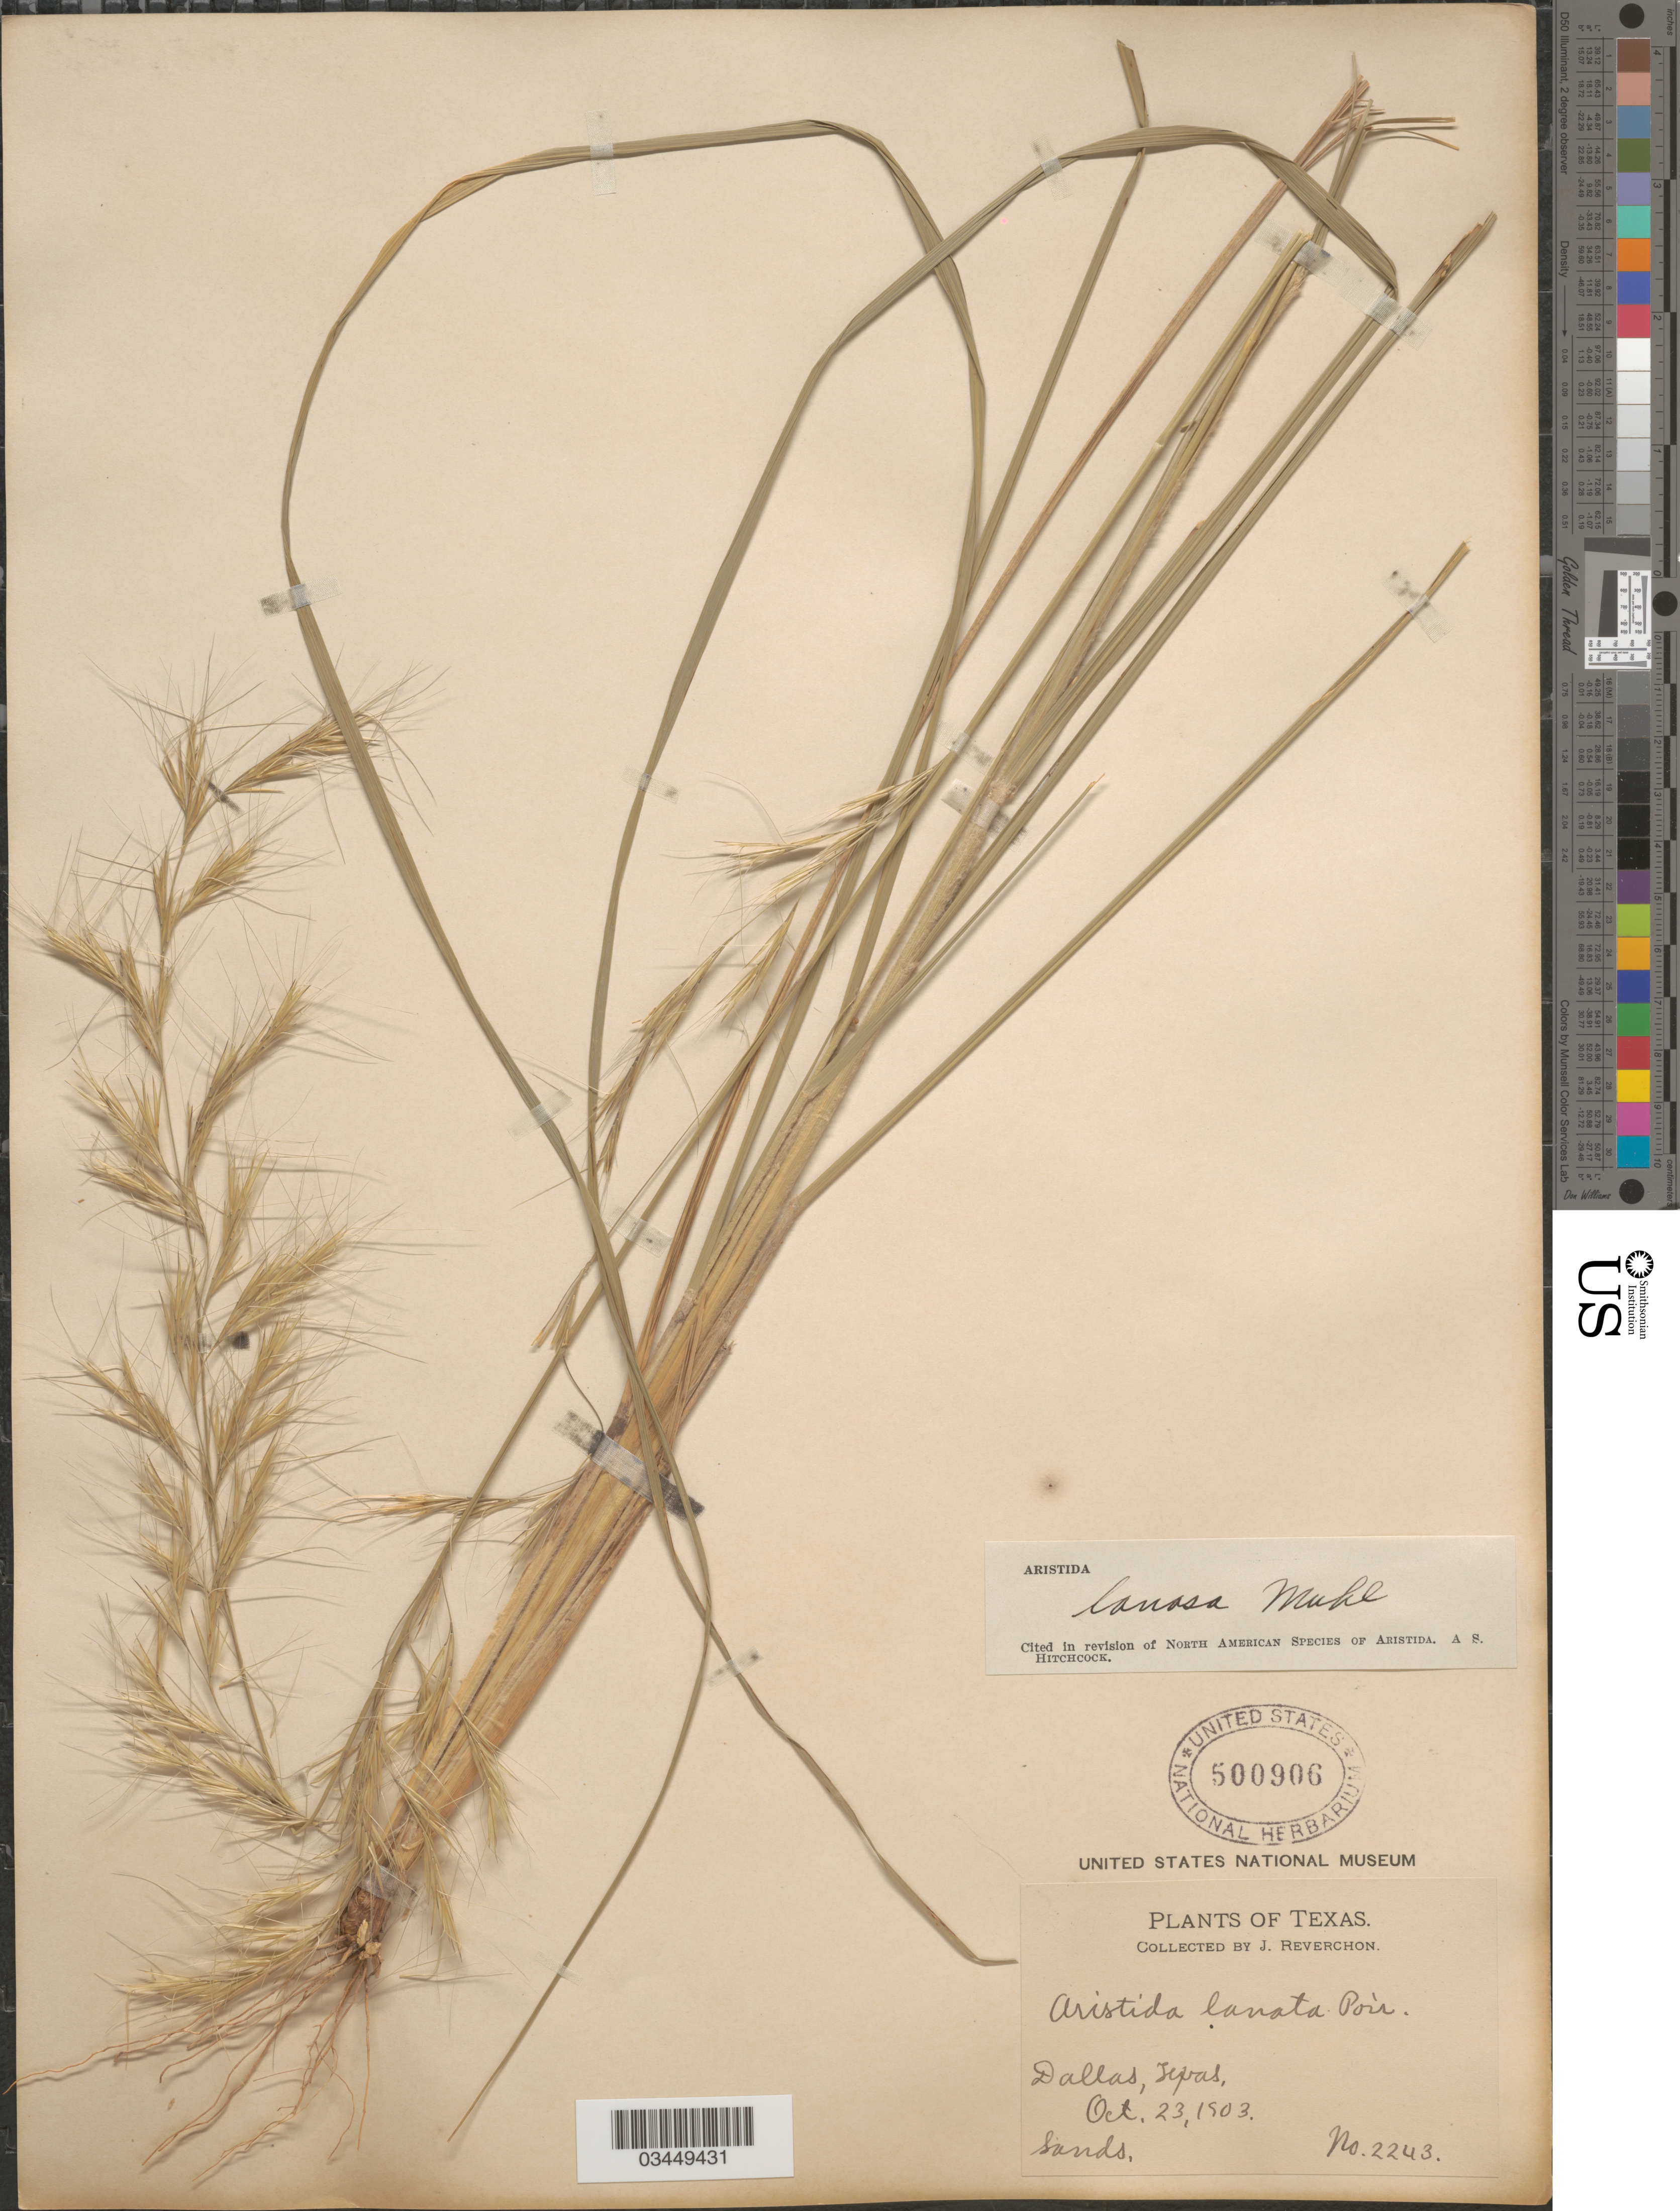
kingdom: Plantae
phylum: Tracheophyta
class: Liliopsida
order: Poales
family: Poaceae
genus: Aristida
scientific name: Aristida lanosa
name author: Muhl.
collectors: J. Reverchon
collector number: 2243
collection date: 1903-10-23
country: United States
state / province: Texas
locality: Dallas. Sands.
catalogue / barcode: US 500906